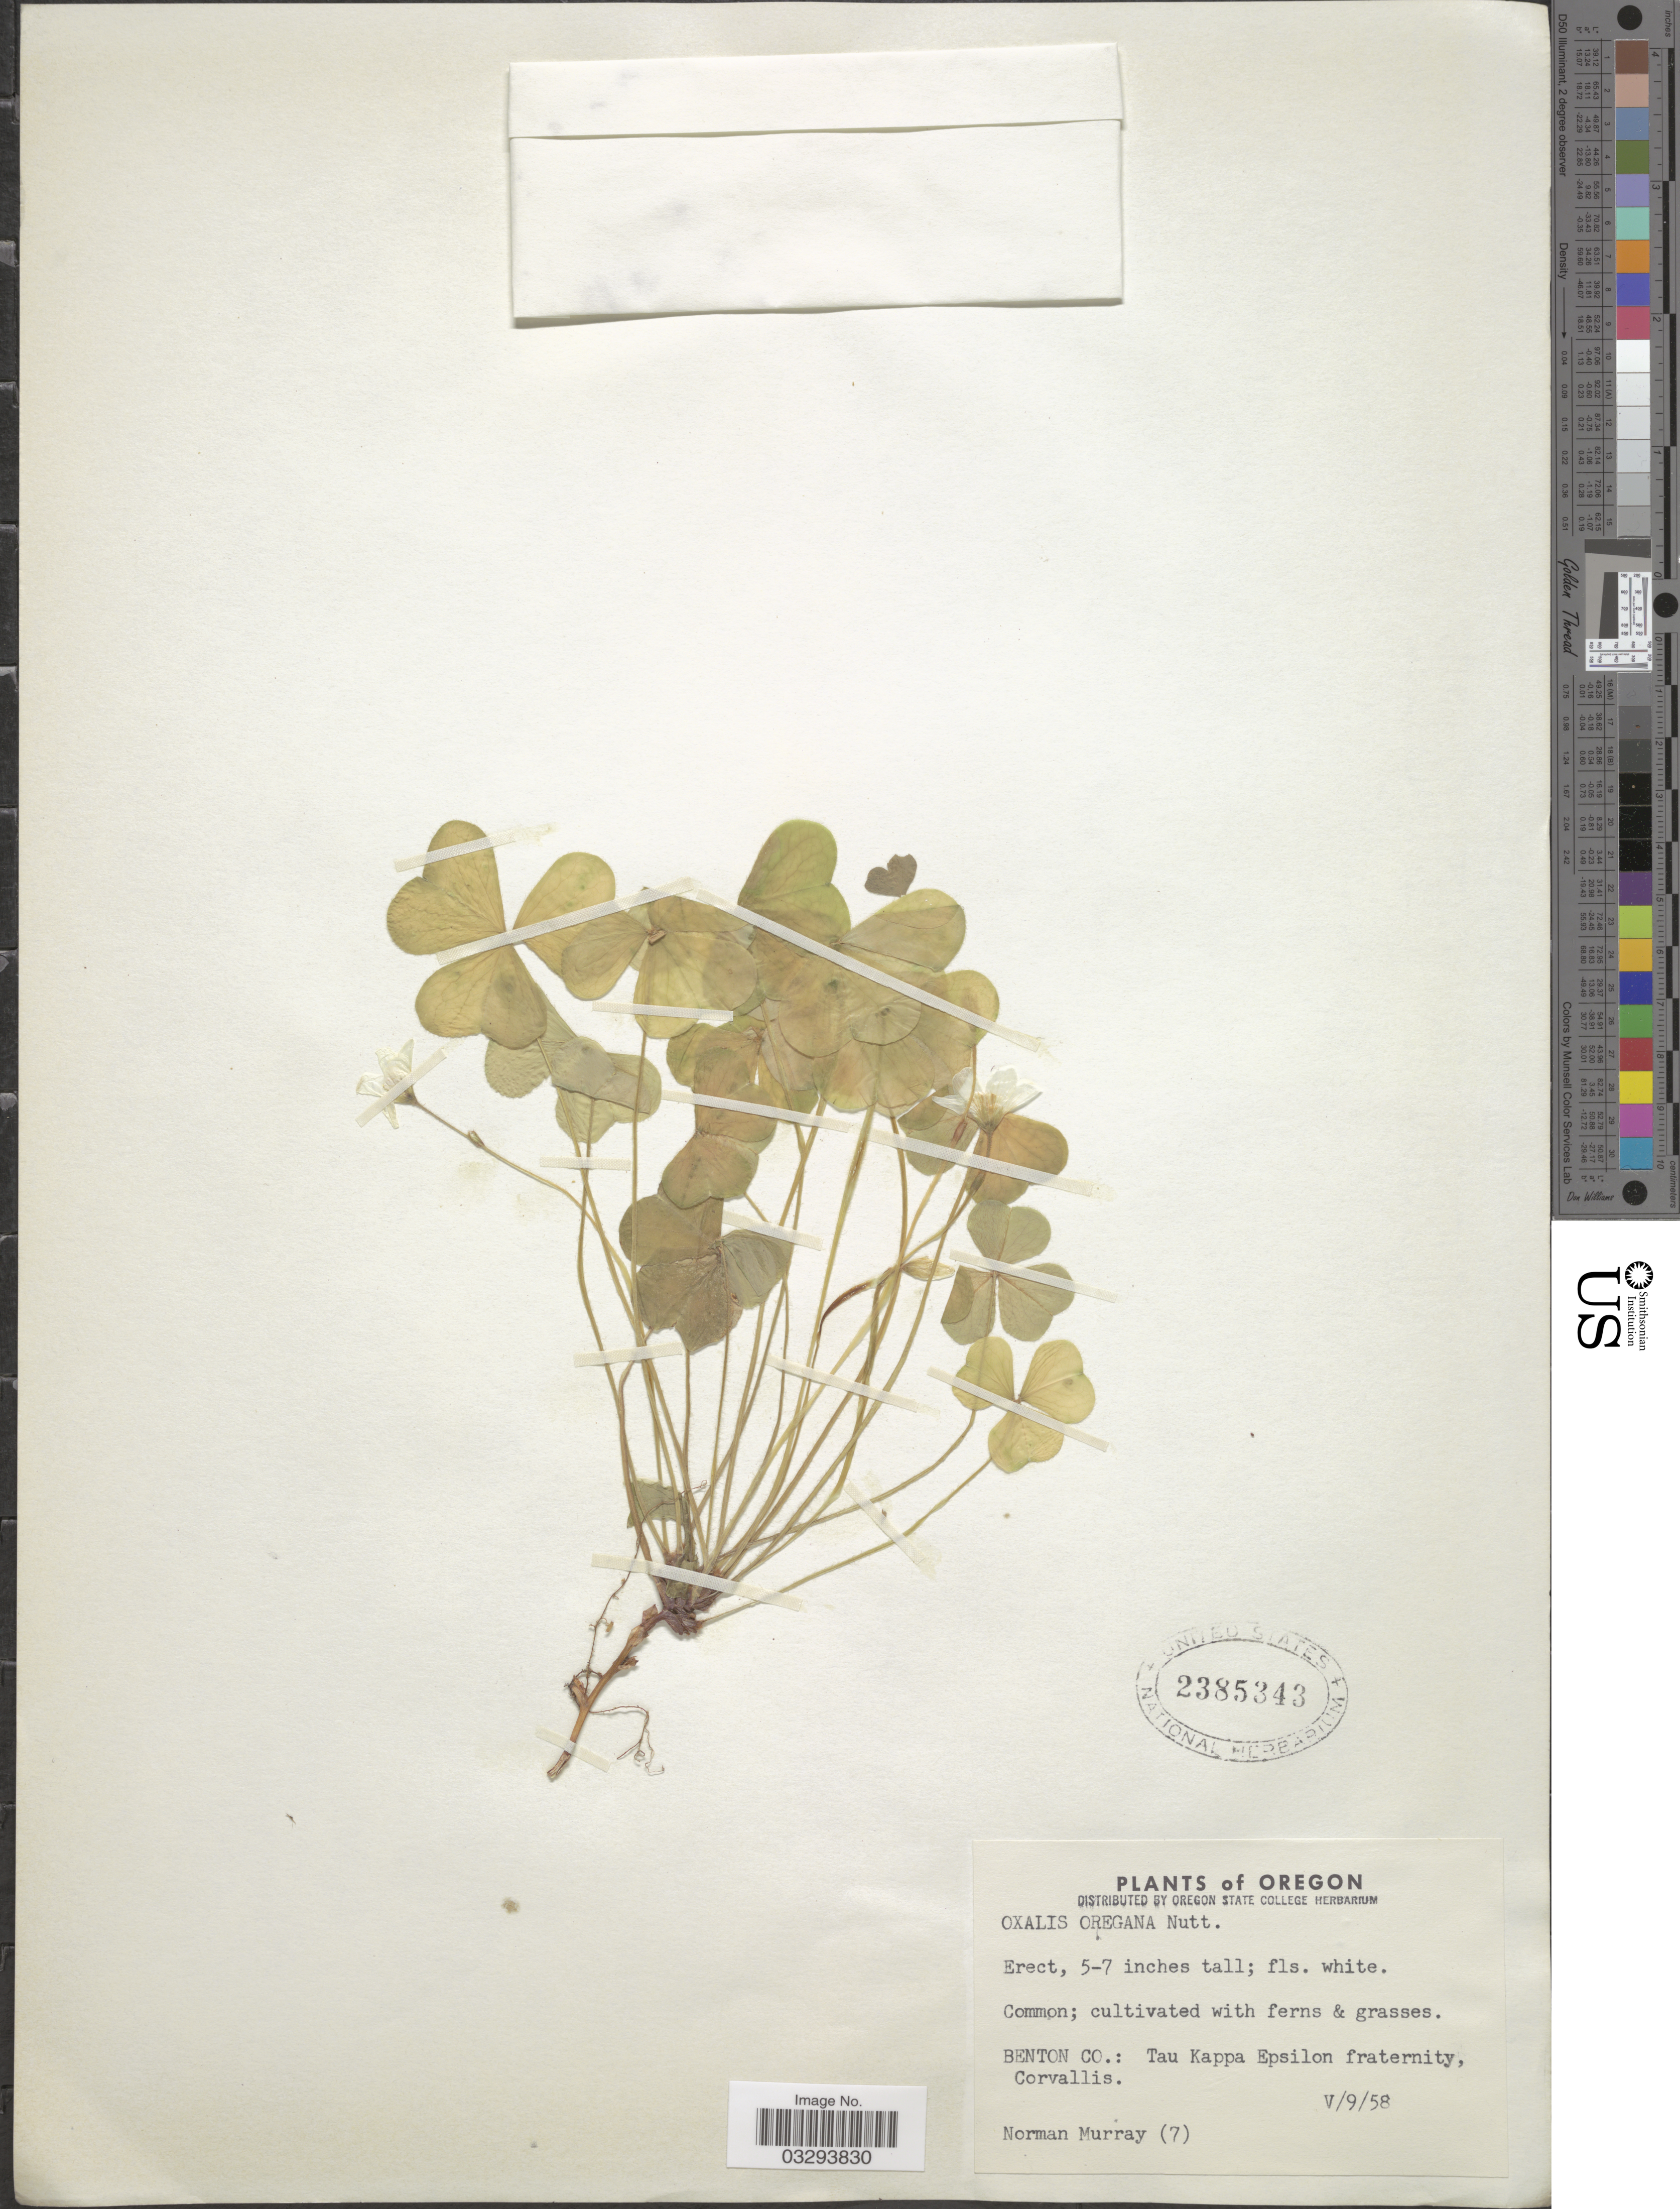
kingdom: Plantae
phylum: Tracheophyta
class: Magnoliopsida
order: Oxalidales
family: Oxalidaceae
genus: Oxalis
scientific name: Oxalis oregana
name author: Nutt.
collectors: N. A. Murray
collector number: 7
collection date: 1958-05-09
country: United States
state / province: Oregon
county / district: Benton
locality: Benton Co.: Tau Kappa Epsilon fraternity, Corvallis.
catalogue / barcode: US 2385343